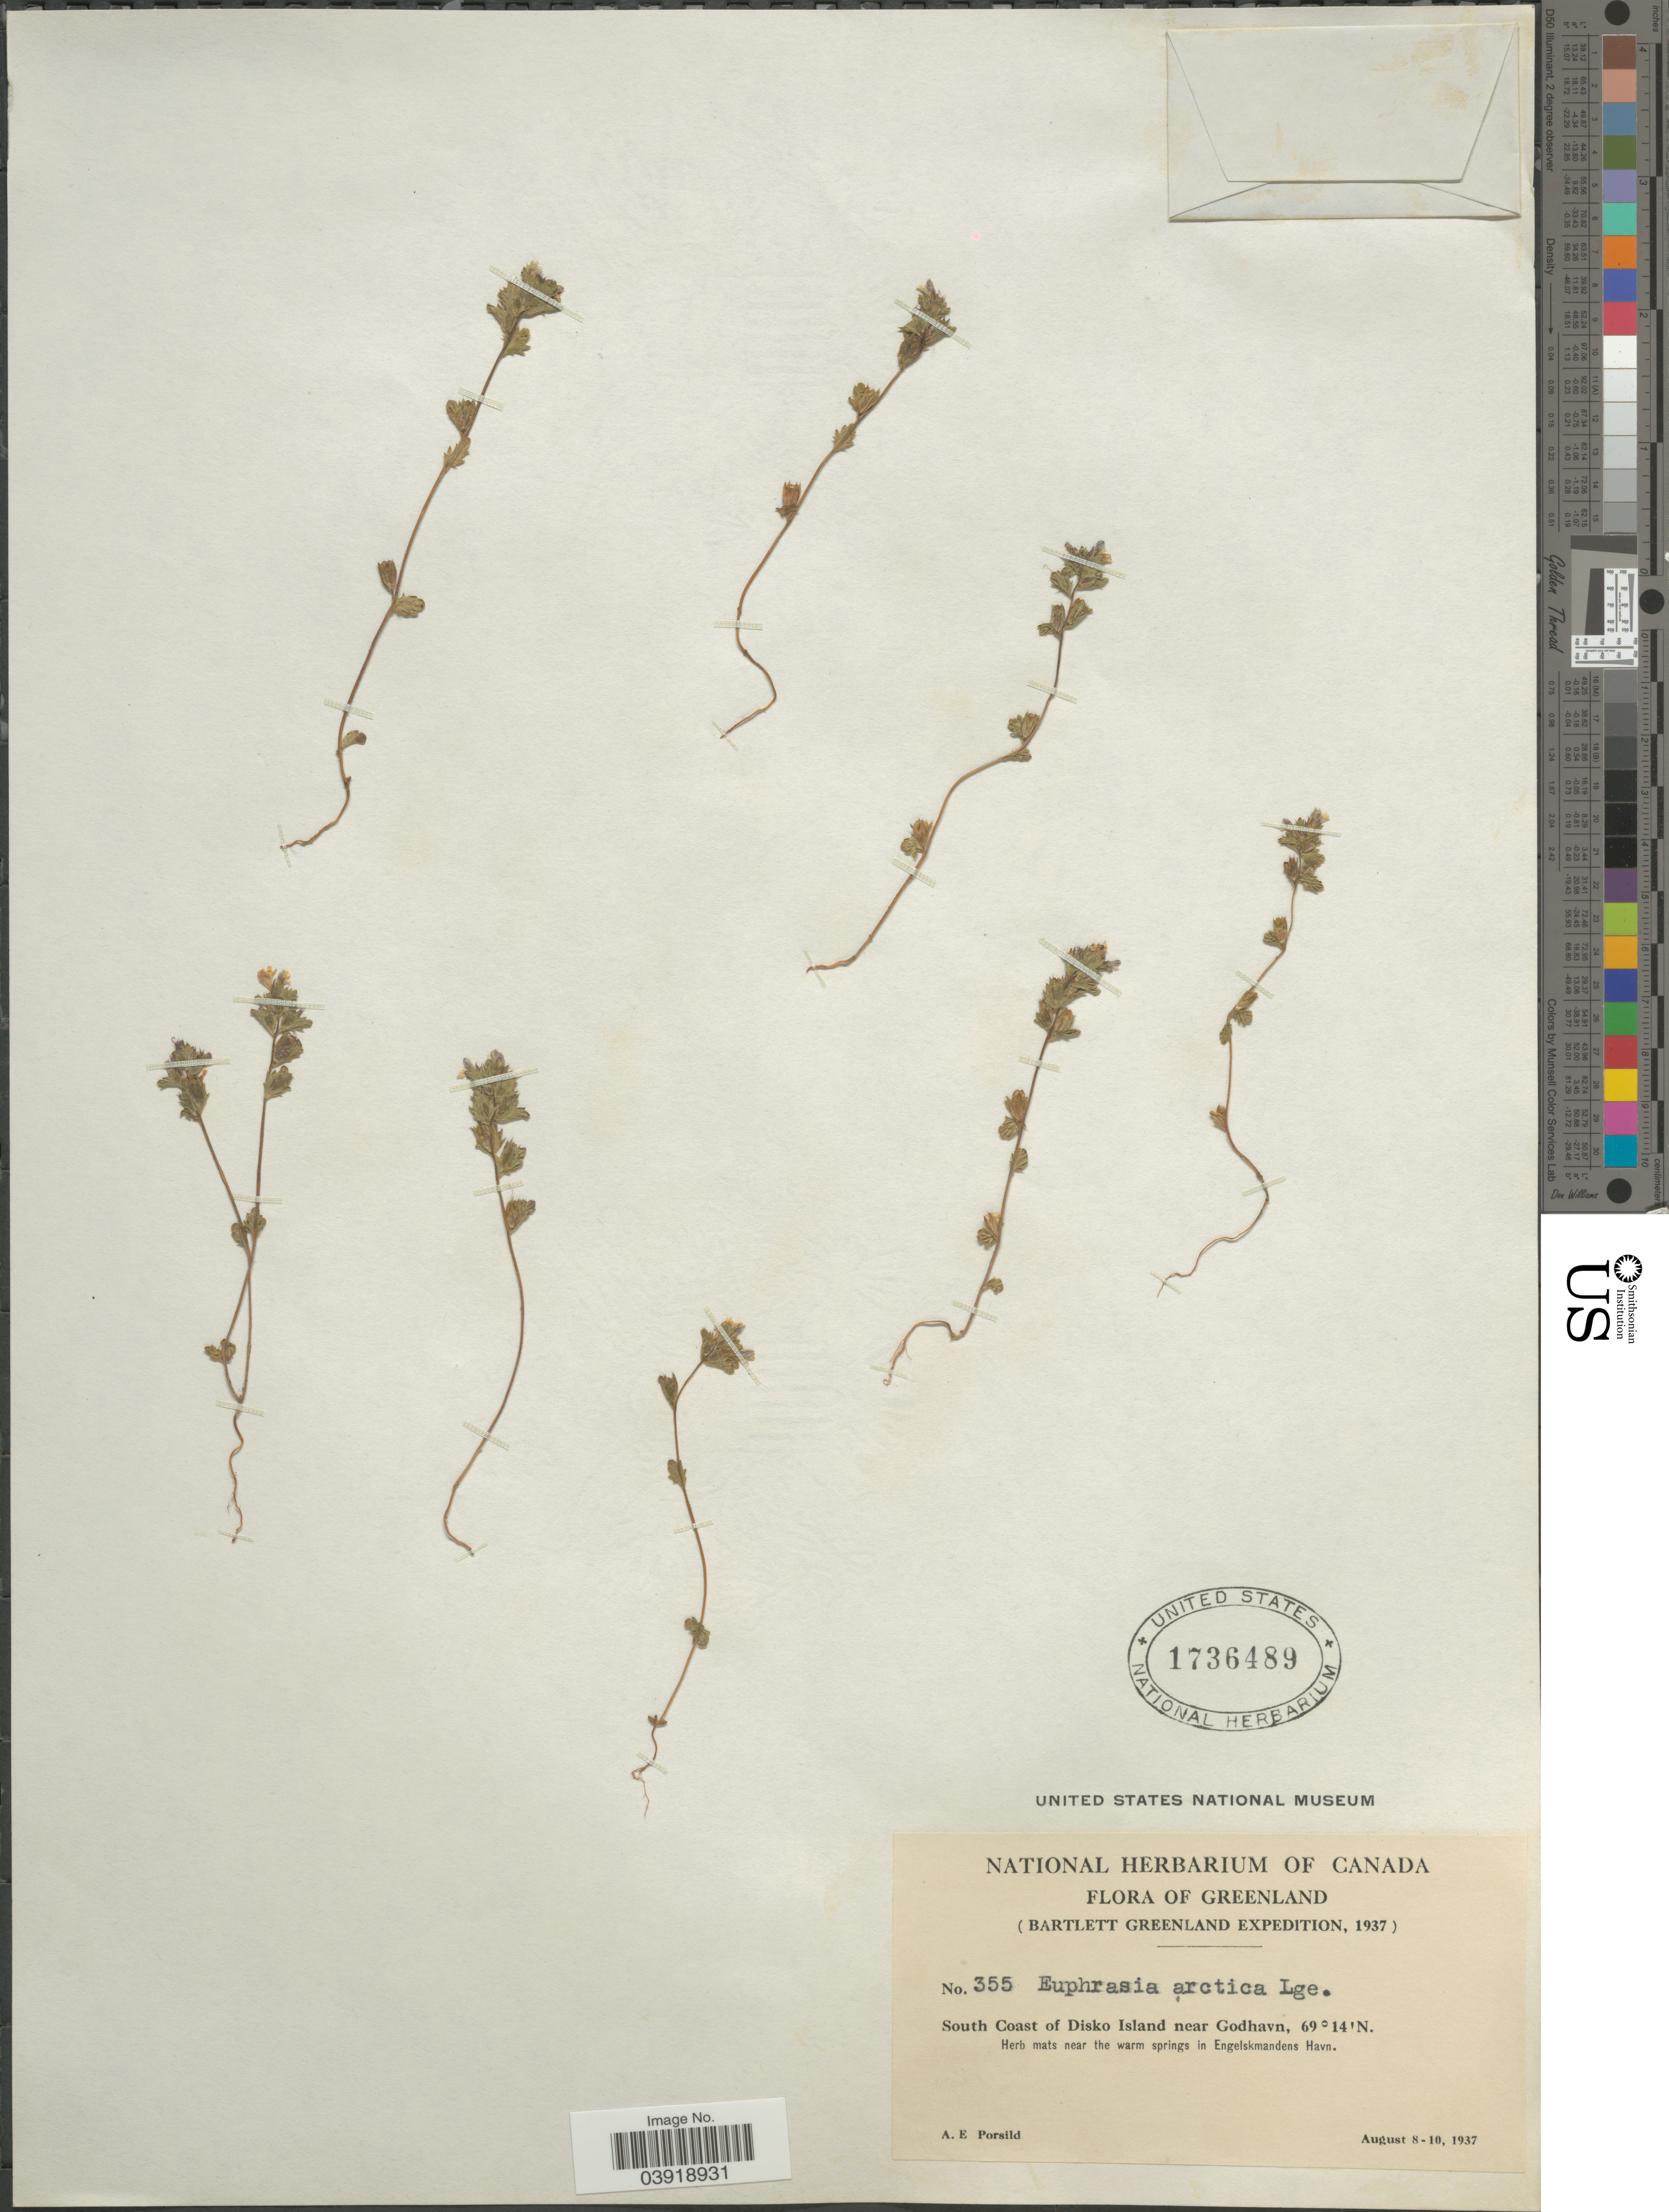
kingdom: Plantae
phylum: Tracheophyta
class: Magnoliopsida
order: Lamiales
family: Orobanchaceae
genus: Euphrasia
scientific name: Euphrasia arctica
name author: Lange ex Rostrup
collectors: A. E. Porsild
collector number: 355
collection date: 1937-08-08/1937-08-10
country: Greenland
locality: South Coast of Disko Island near Godhavn. Near the warm springs in Engelskmandens Havn.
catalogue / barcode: US 1736489